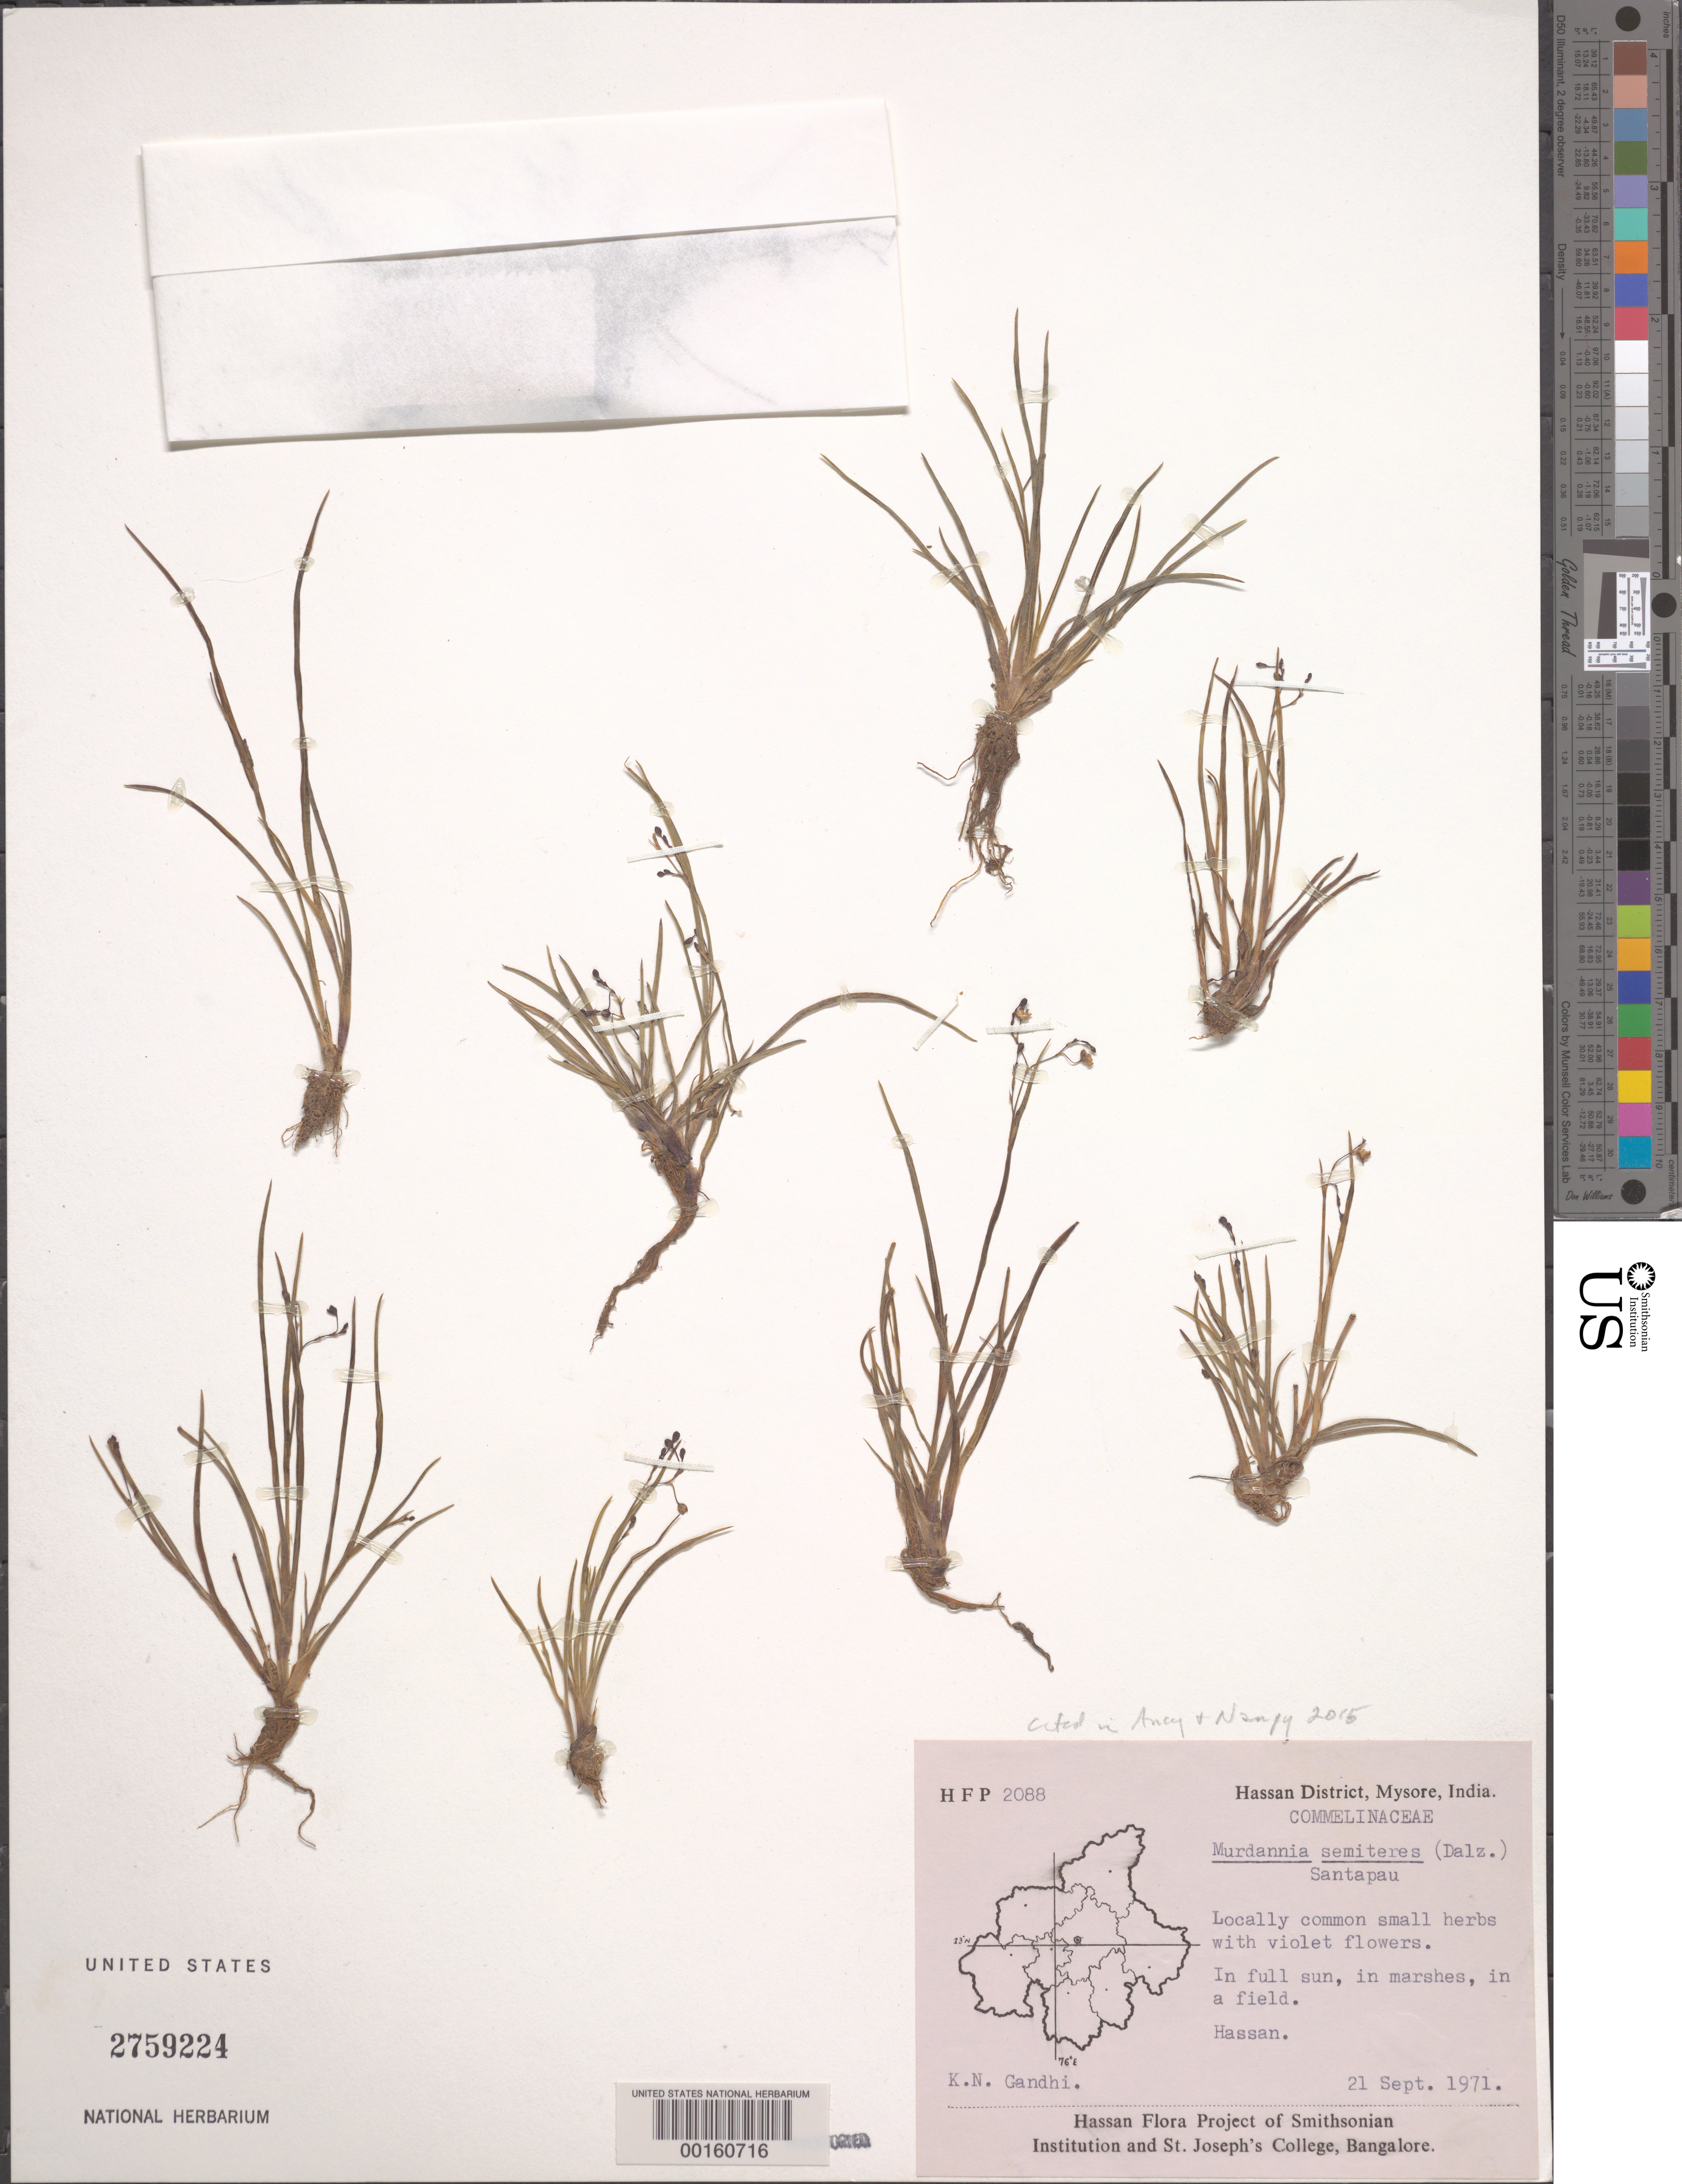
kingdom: Plantae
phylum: Tracheophyta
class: Liliopsida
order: Commelinales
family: Commelinaceae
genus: Murdannia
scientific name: Murdannia semiteres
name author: (Dalzell) Santapau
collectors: K. N. Gandhi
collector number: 2088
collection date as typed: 21 Sep 1971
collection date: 1971-09-21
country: India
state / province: Karnataka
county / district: Hassan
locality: Hassan, mysore state [mysore state = karnataka.]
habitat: Marshes and fields; full sun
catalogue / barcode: US 2759224